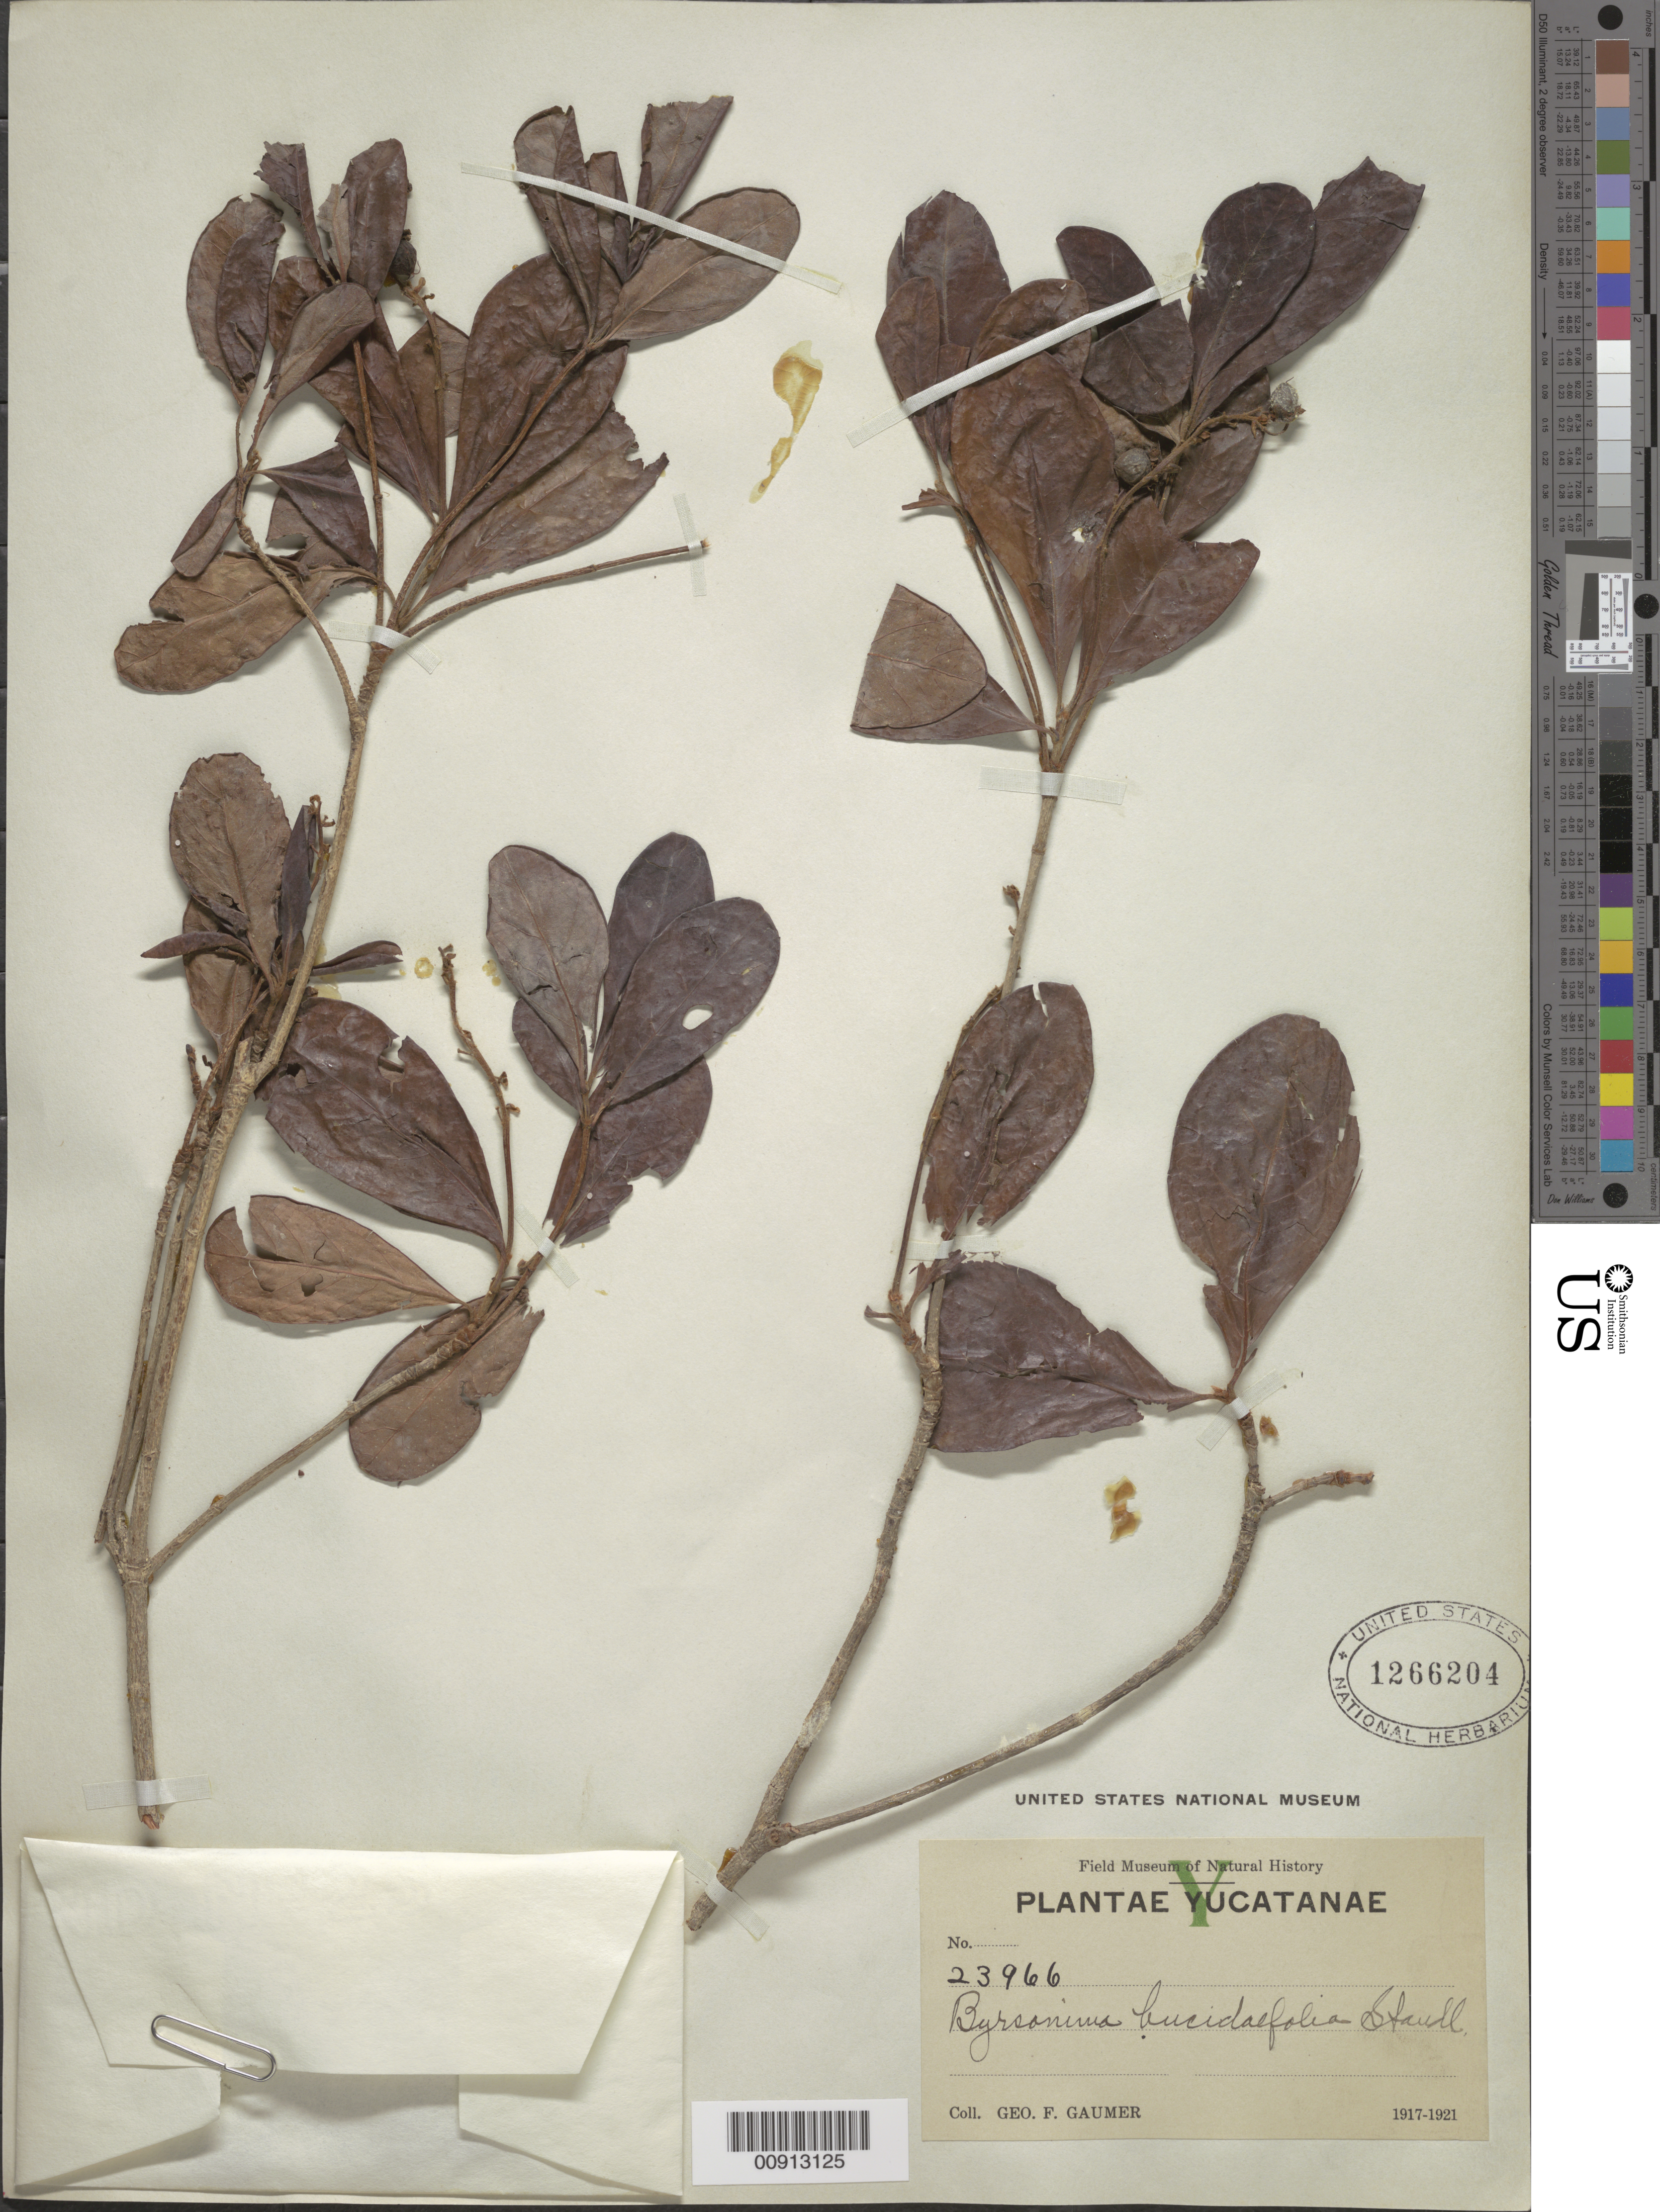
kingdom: Plantae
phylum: Tracheophyta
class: Magnoliopsida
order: Malpighiales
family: Malpighiaceae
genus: Byrsonima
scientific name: Byrsonima bucidifolia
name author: Standl.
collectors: G. F. Gaumer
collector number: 23966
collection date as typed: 1917 to -- --- 1921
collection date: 1917/1921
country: Mexico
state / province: Yucatán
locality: Yucatán.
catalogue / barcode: US 1266204